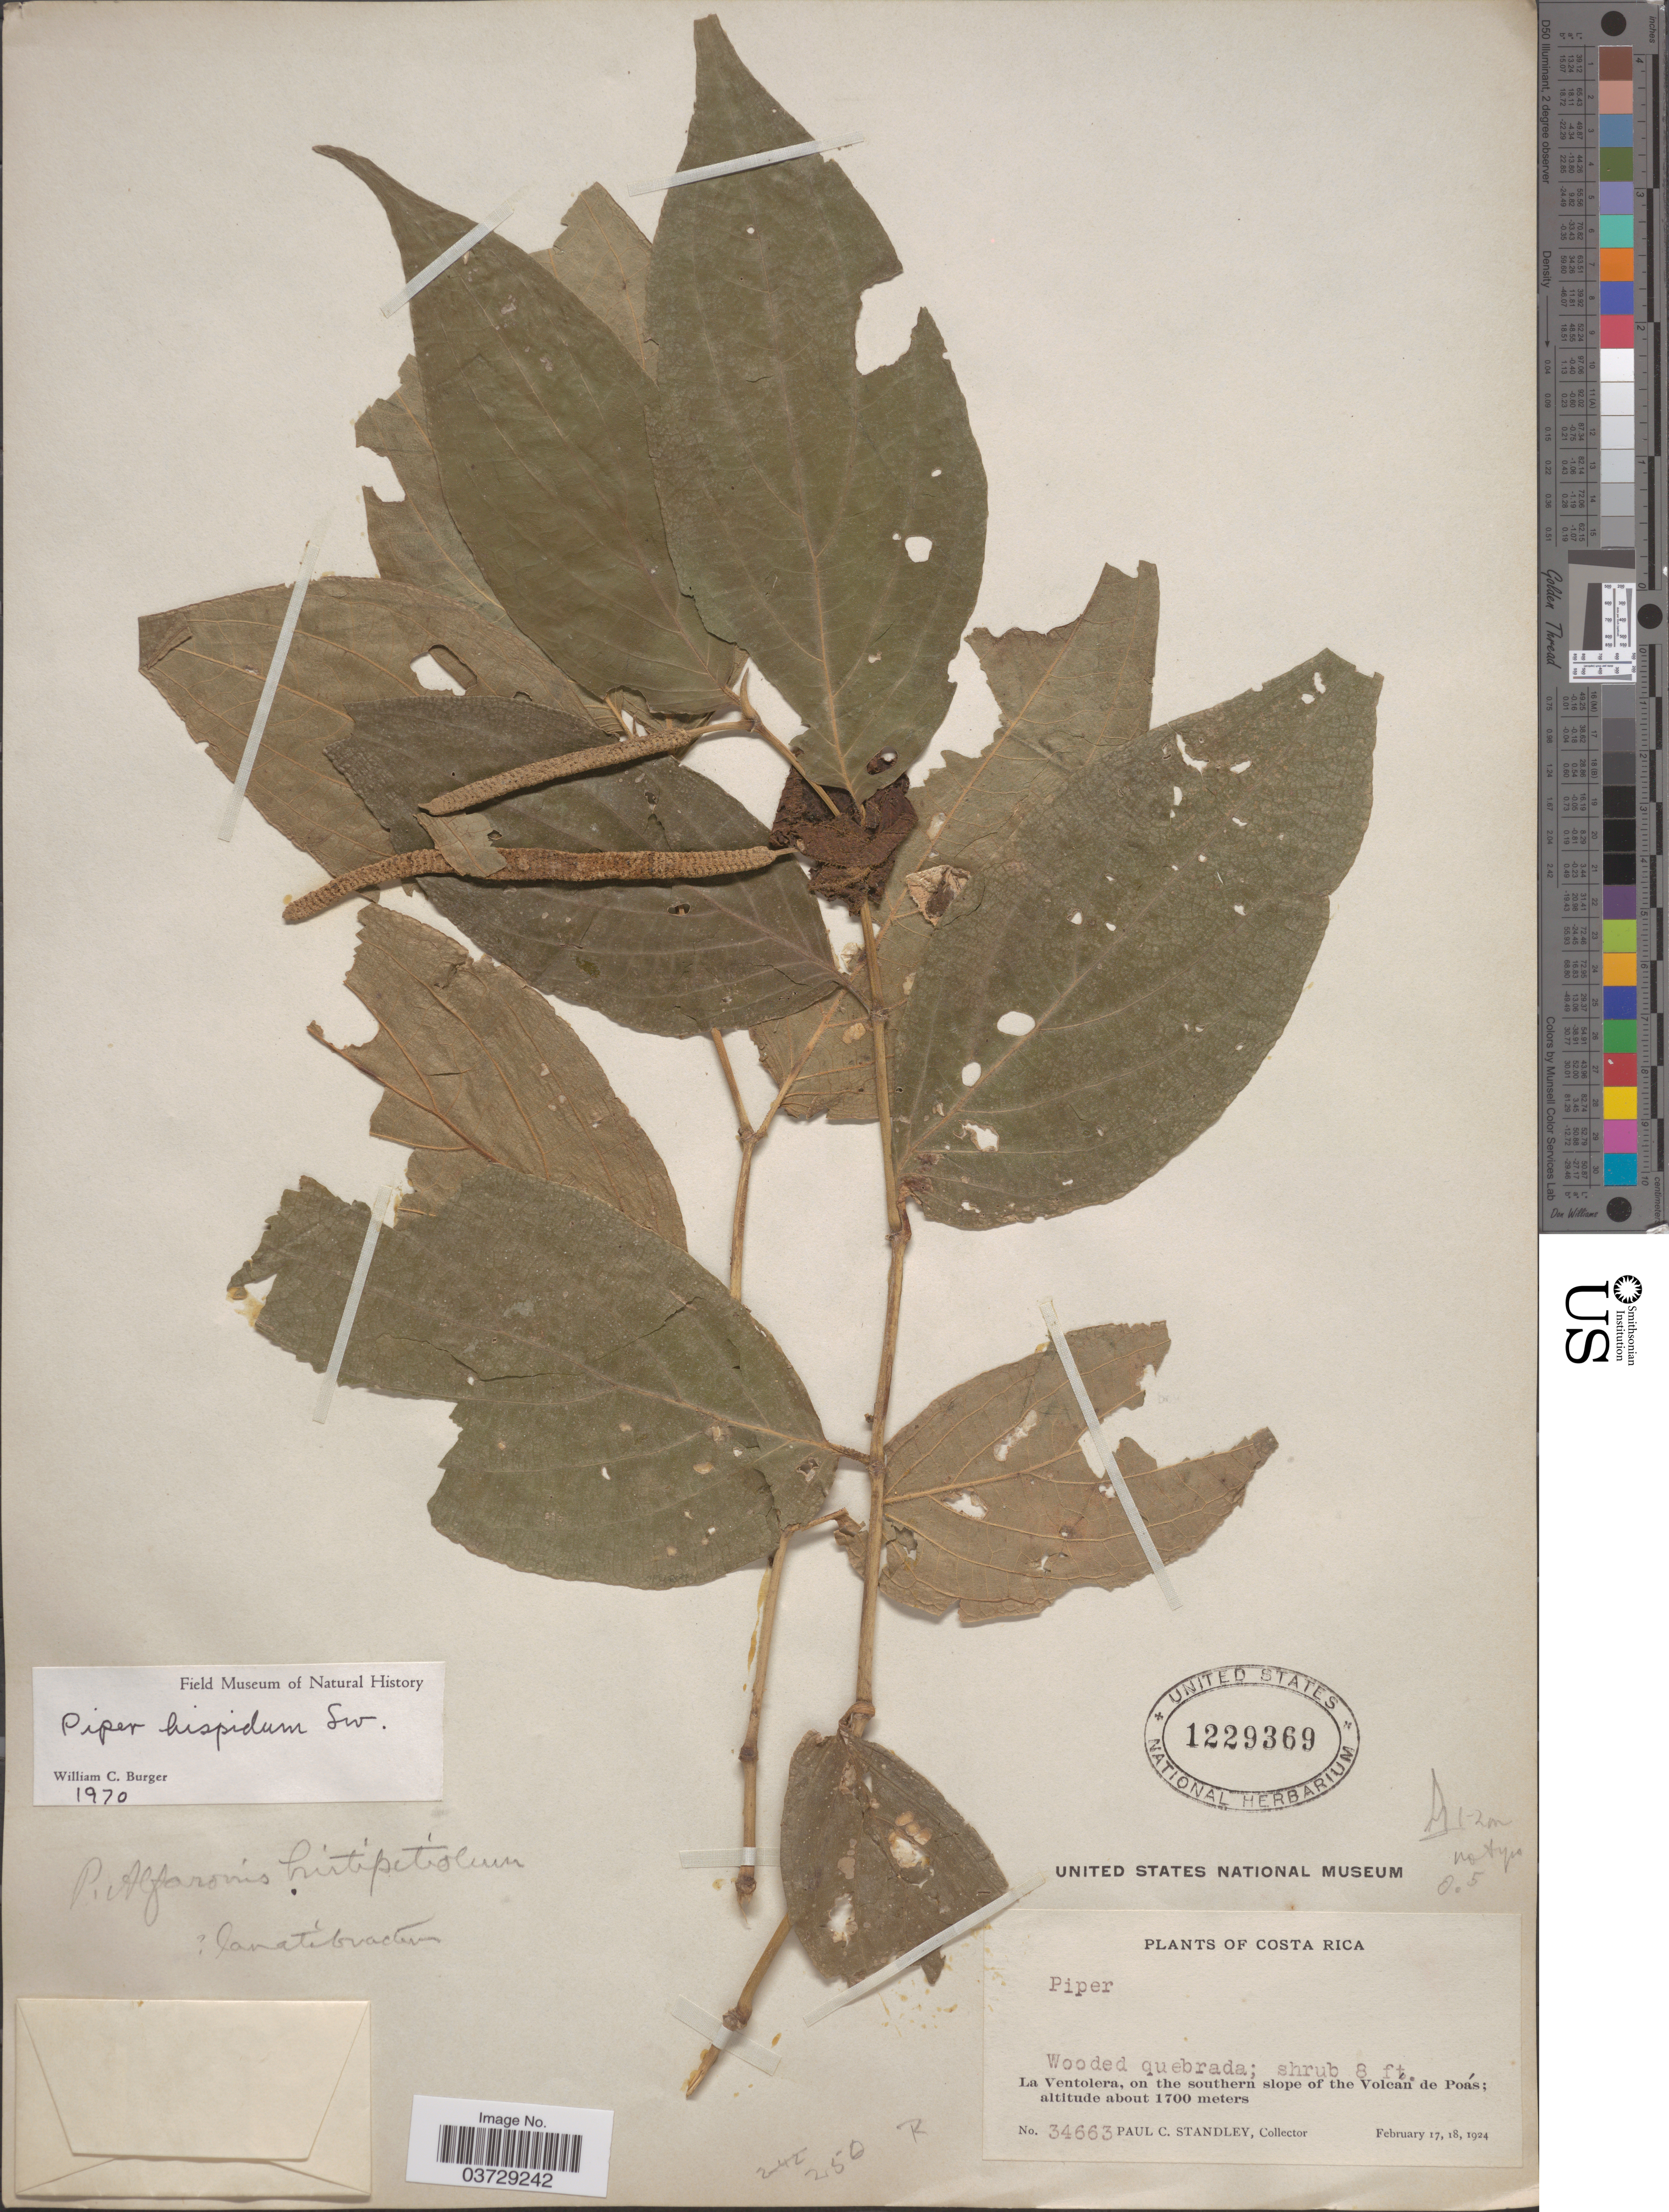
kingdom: Plantae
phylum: Tracheophyta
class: Magnoliopsida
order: Piperales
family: Piperaceae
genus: Piper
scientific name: Piper hispidum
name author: Sw.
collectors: P. C. Standley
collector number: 34663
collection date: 1924-02-17/1924-02-18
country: Costa Rica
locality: La Ventolera, on the southern slope of the Volcán de Poás.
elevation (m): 1700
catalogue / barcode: US 1229369